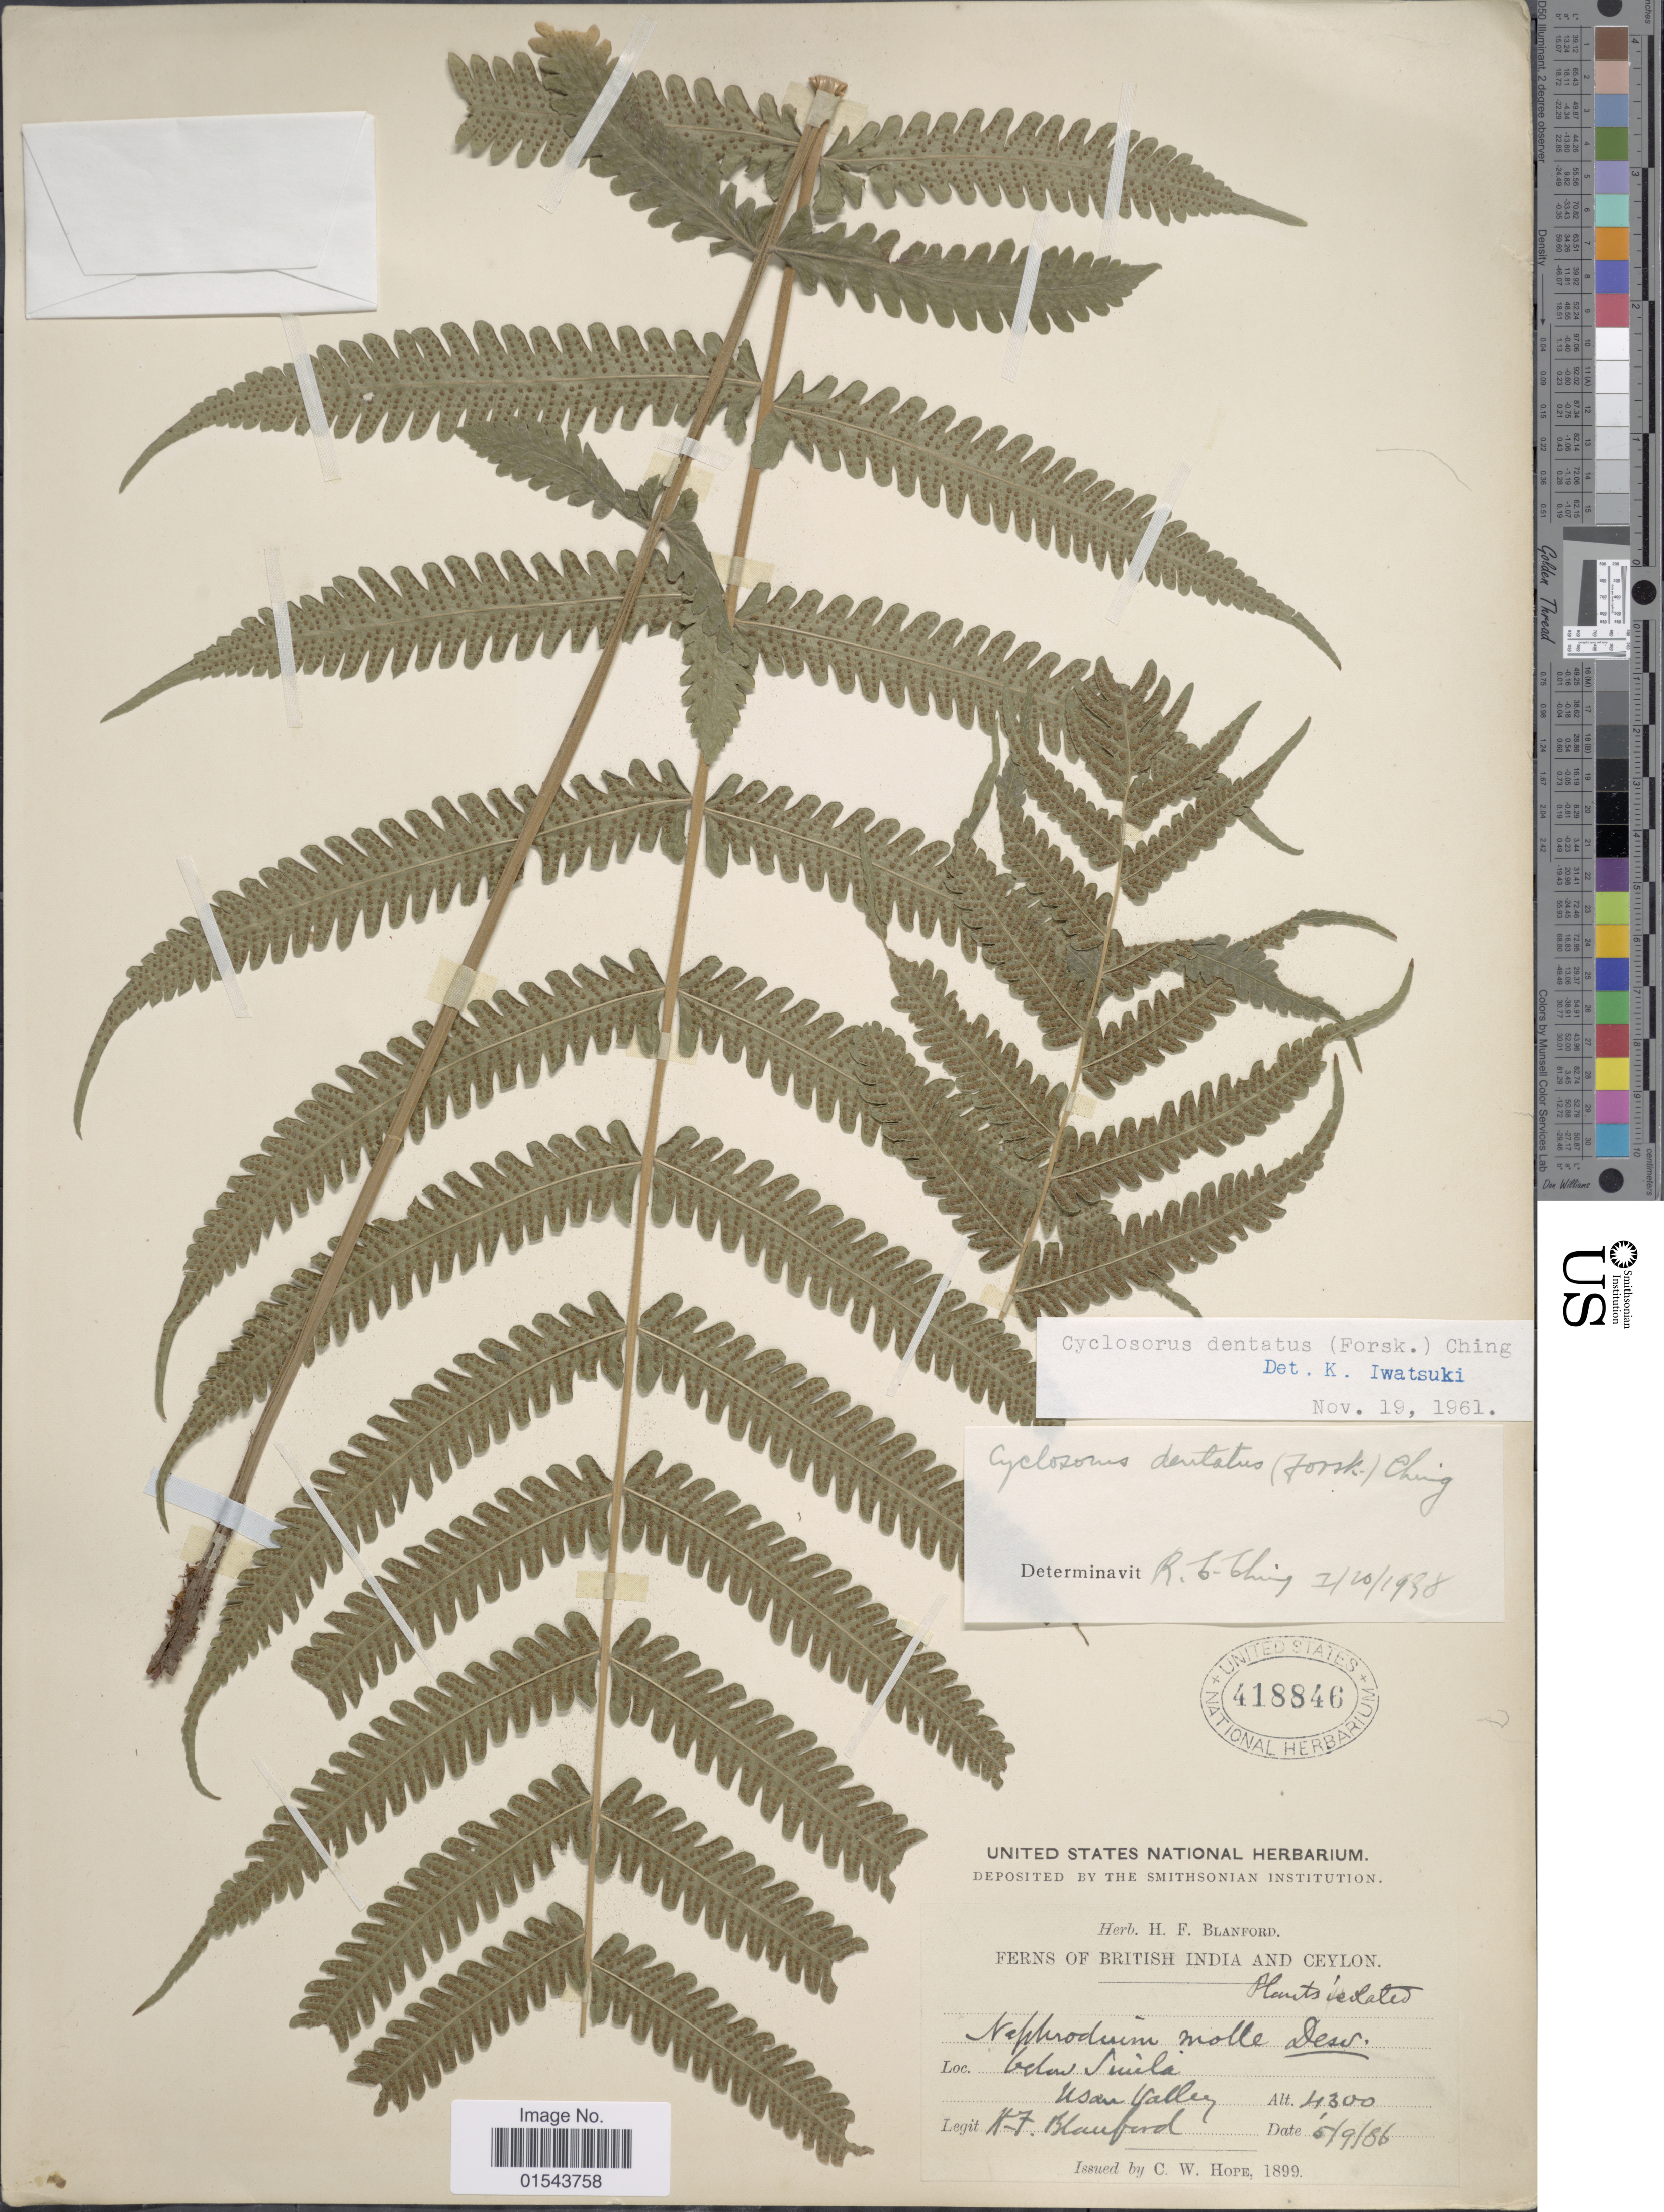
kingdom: Plantae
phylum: Tracheophyta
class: Polypodiopsida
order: Polypodiales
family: Thelypteridaceae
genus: Christella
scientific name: Christella dentata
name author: (Forssk.) Brownsey & Jermy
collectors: H. Blanford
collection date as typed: Transcribed d/m/y: 5/9/86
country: India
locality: British India and Ceylon, below Simla. Usan Valley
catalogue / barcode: US 418846